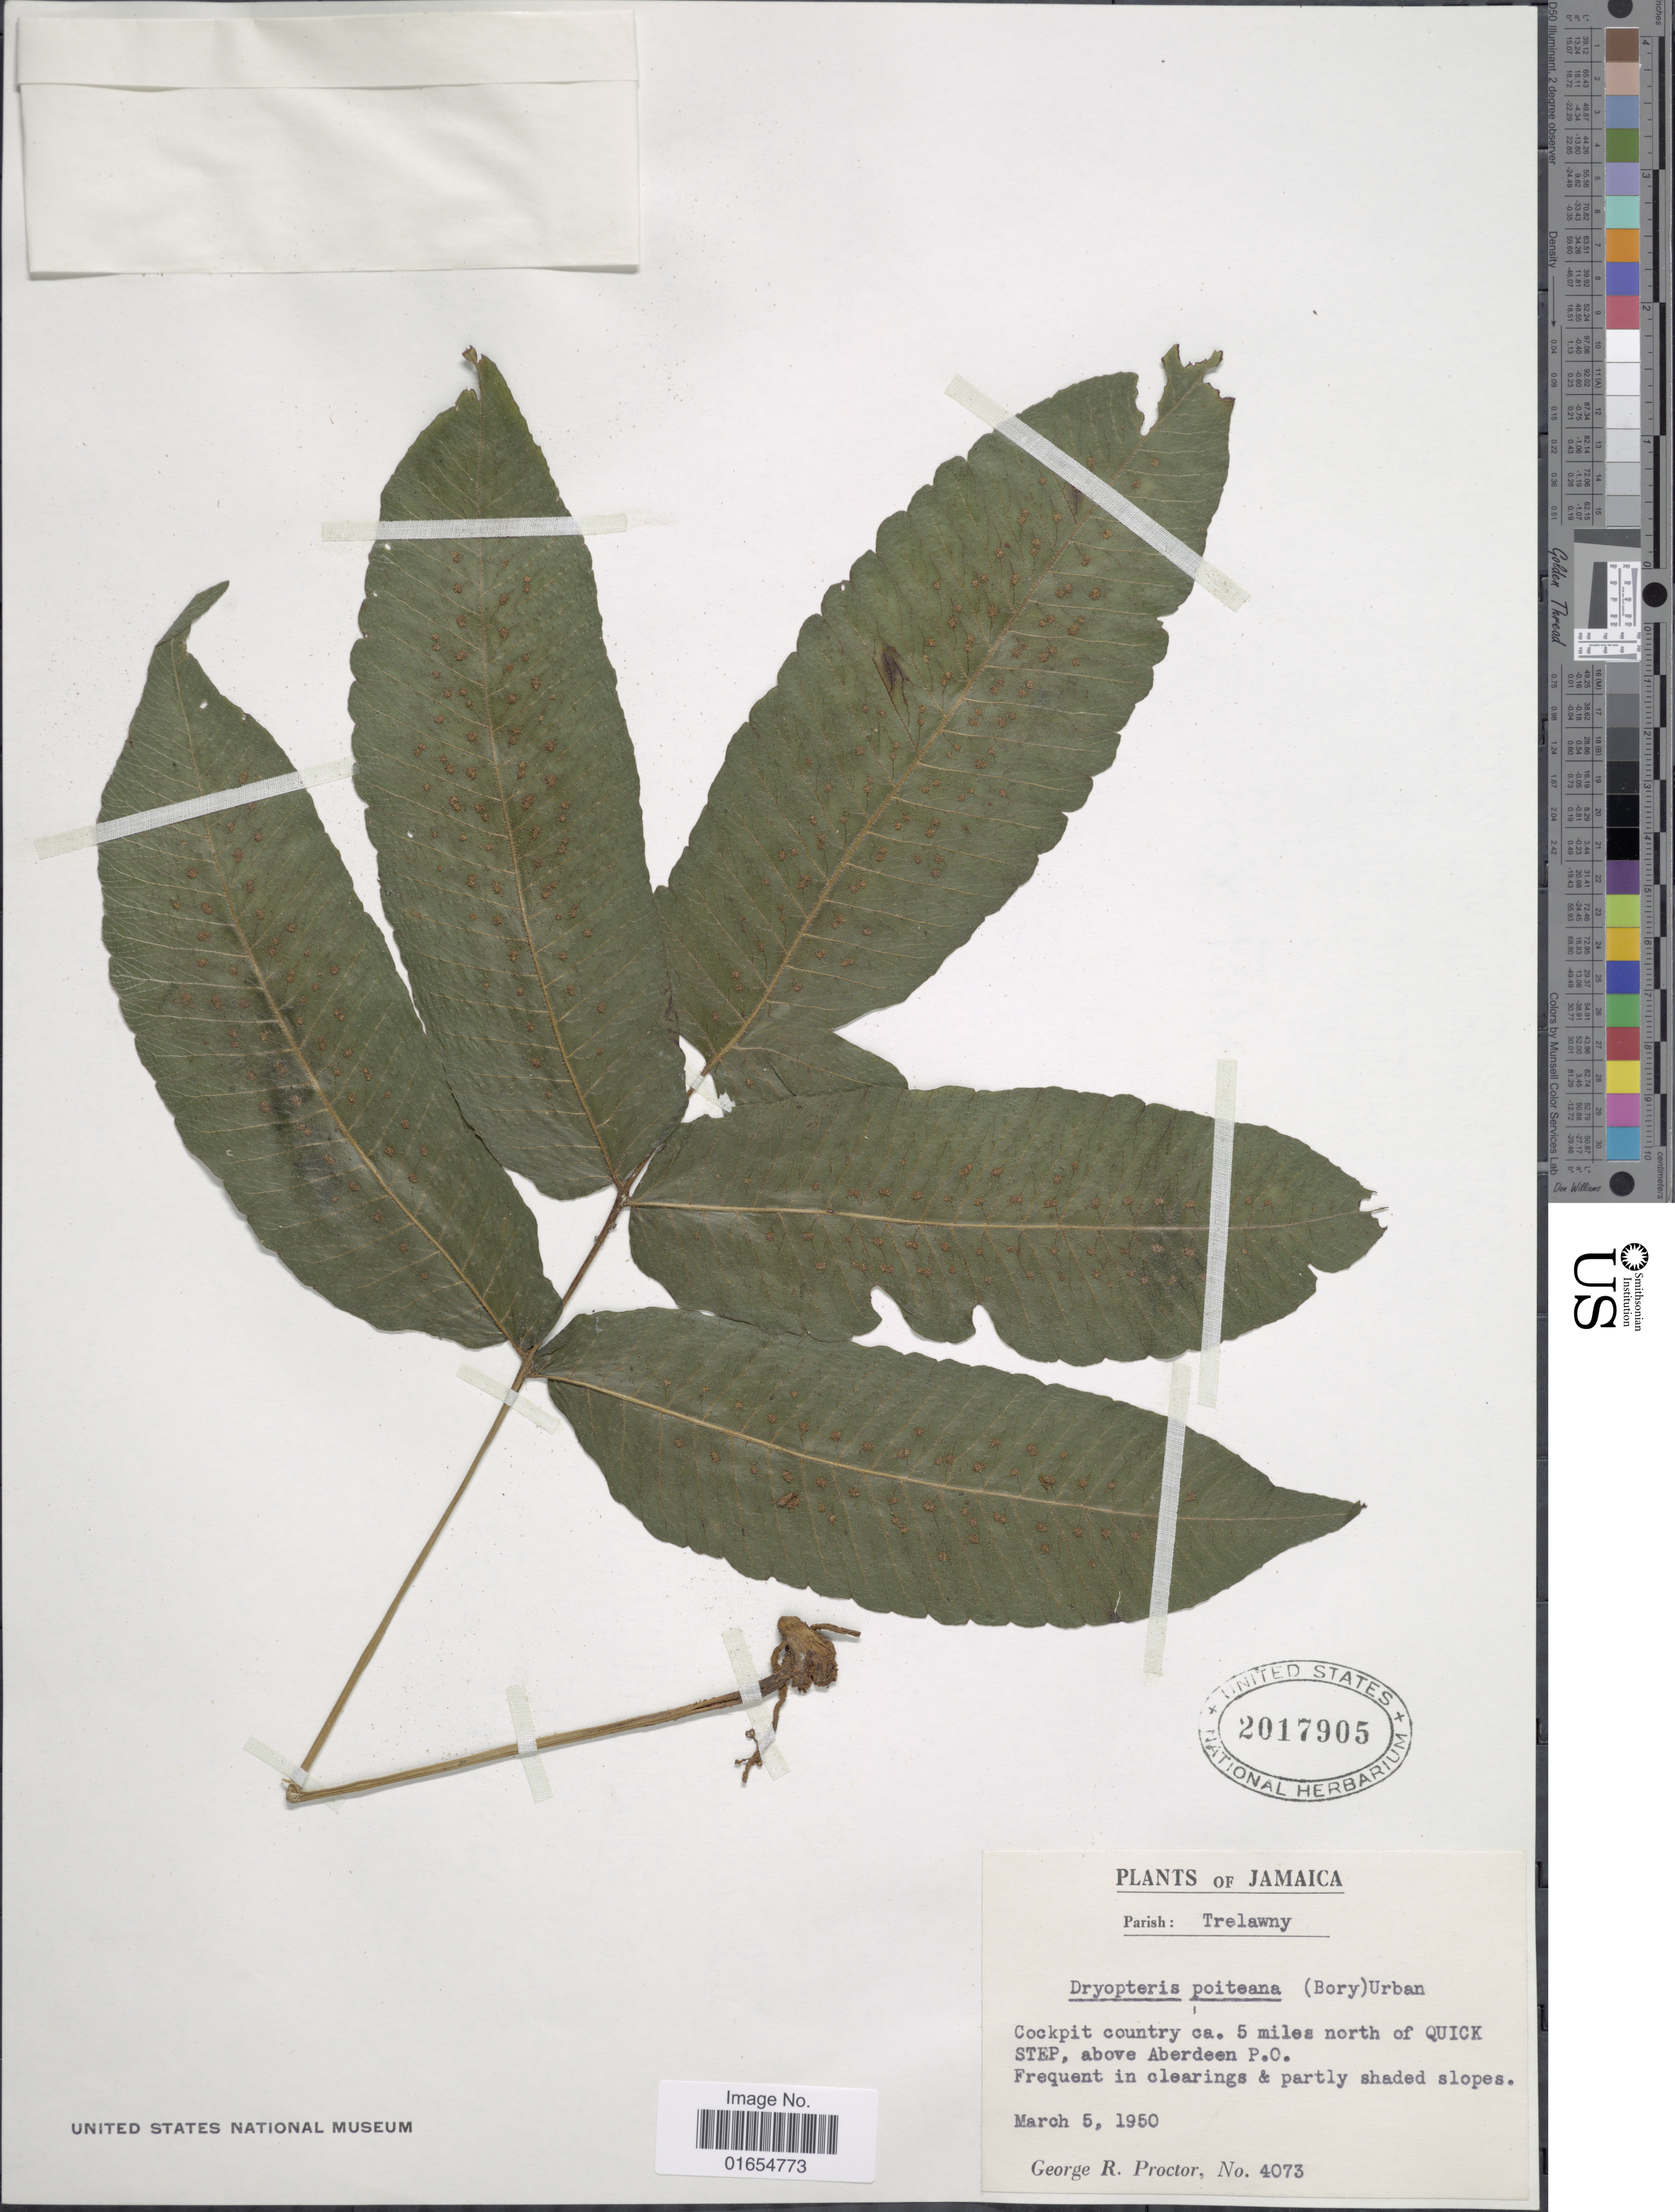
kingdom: Plantae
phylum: Tracheophyta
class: Polypodiopsida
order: Polypodiales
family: Thelypteridaceae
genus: Goniopteris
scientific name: Goniopteris poiteana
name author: (Bory) Ching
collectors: G. Proctor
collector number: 4073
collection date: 1950-03-05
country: Jamaica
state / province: Trelawny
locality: Cockpit county ca. 5 miles north of Quick Step, above Aberdeen P.O. , Frequent in clearings & partly shaded slopes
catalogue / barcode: US 2017905